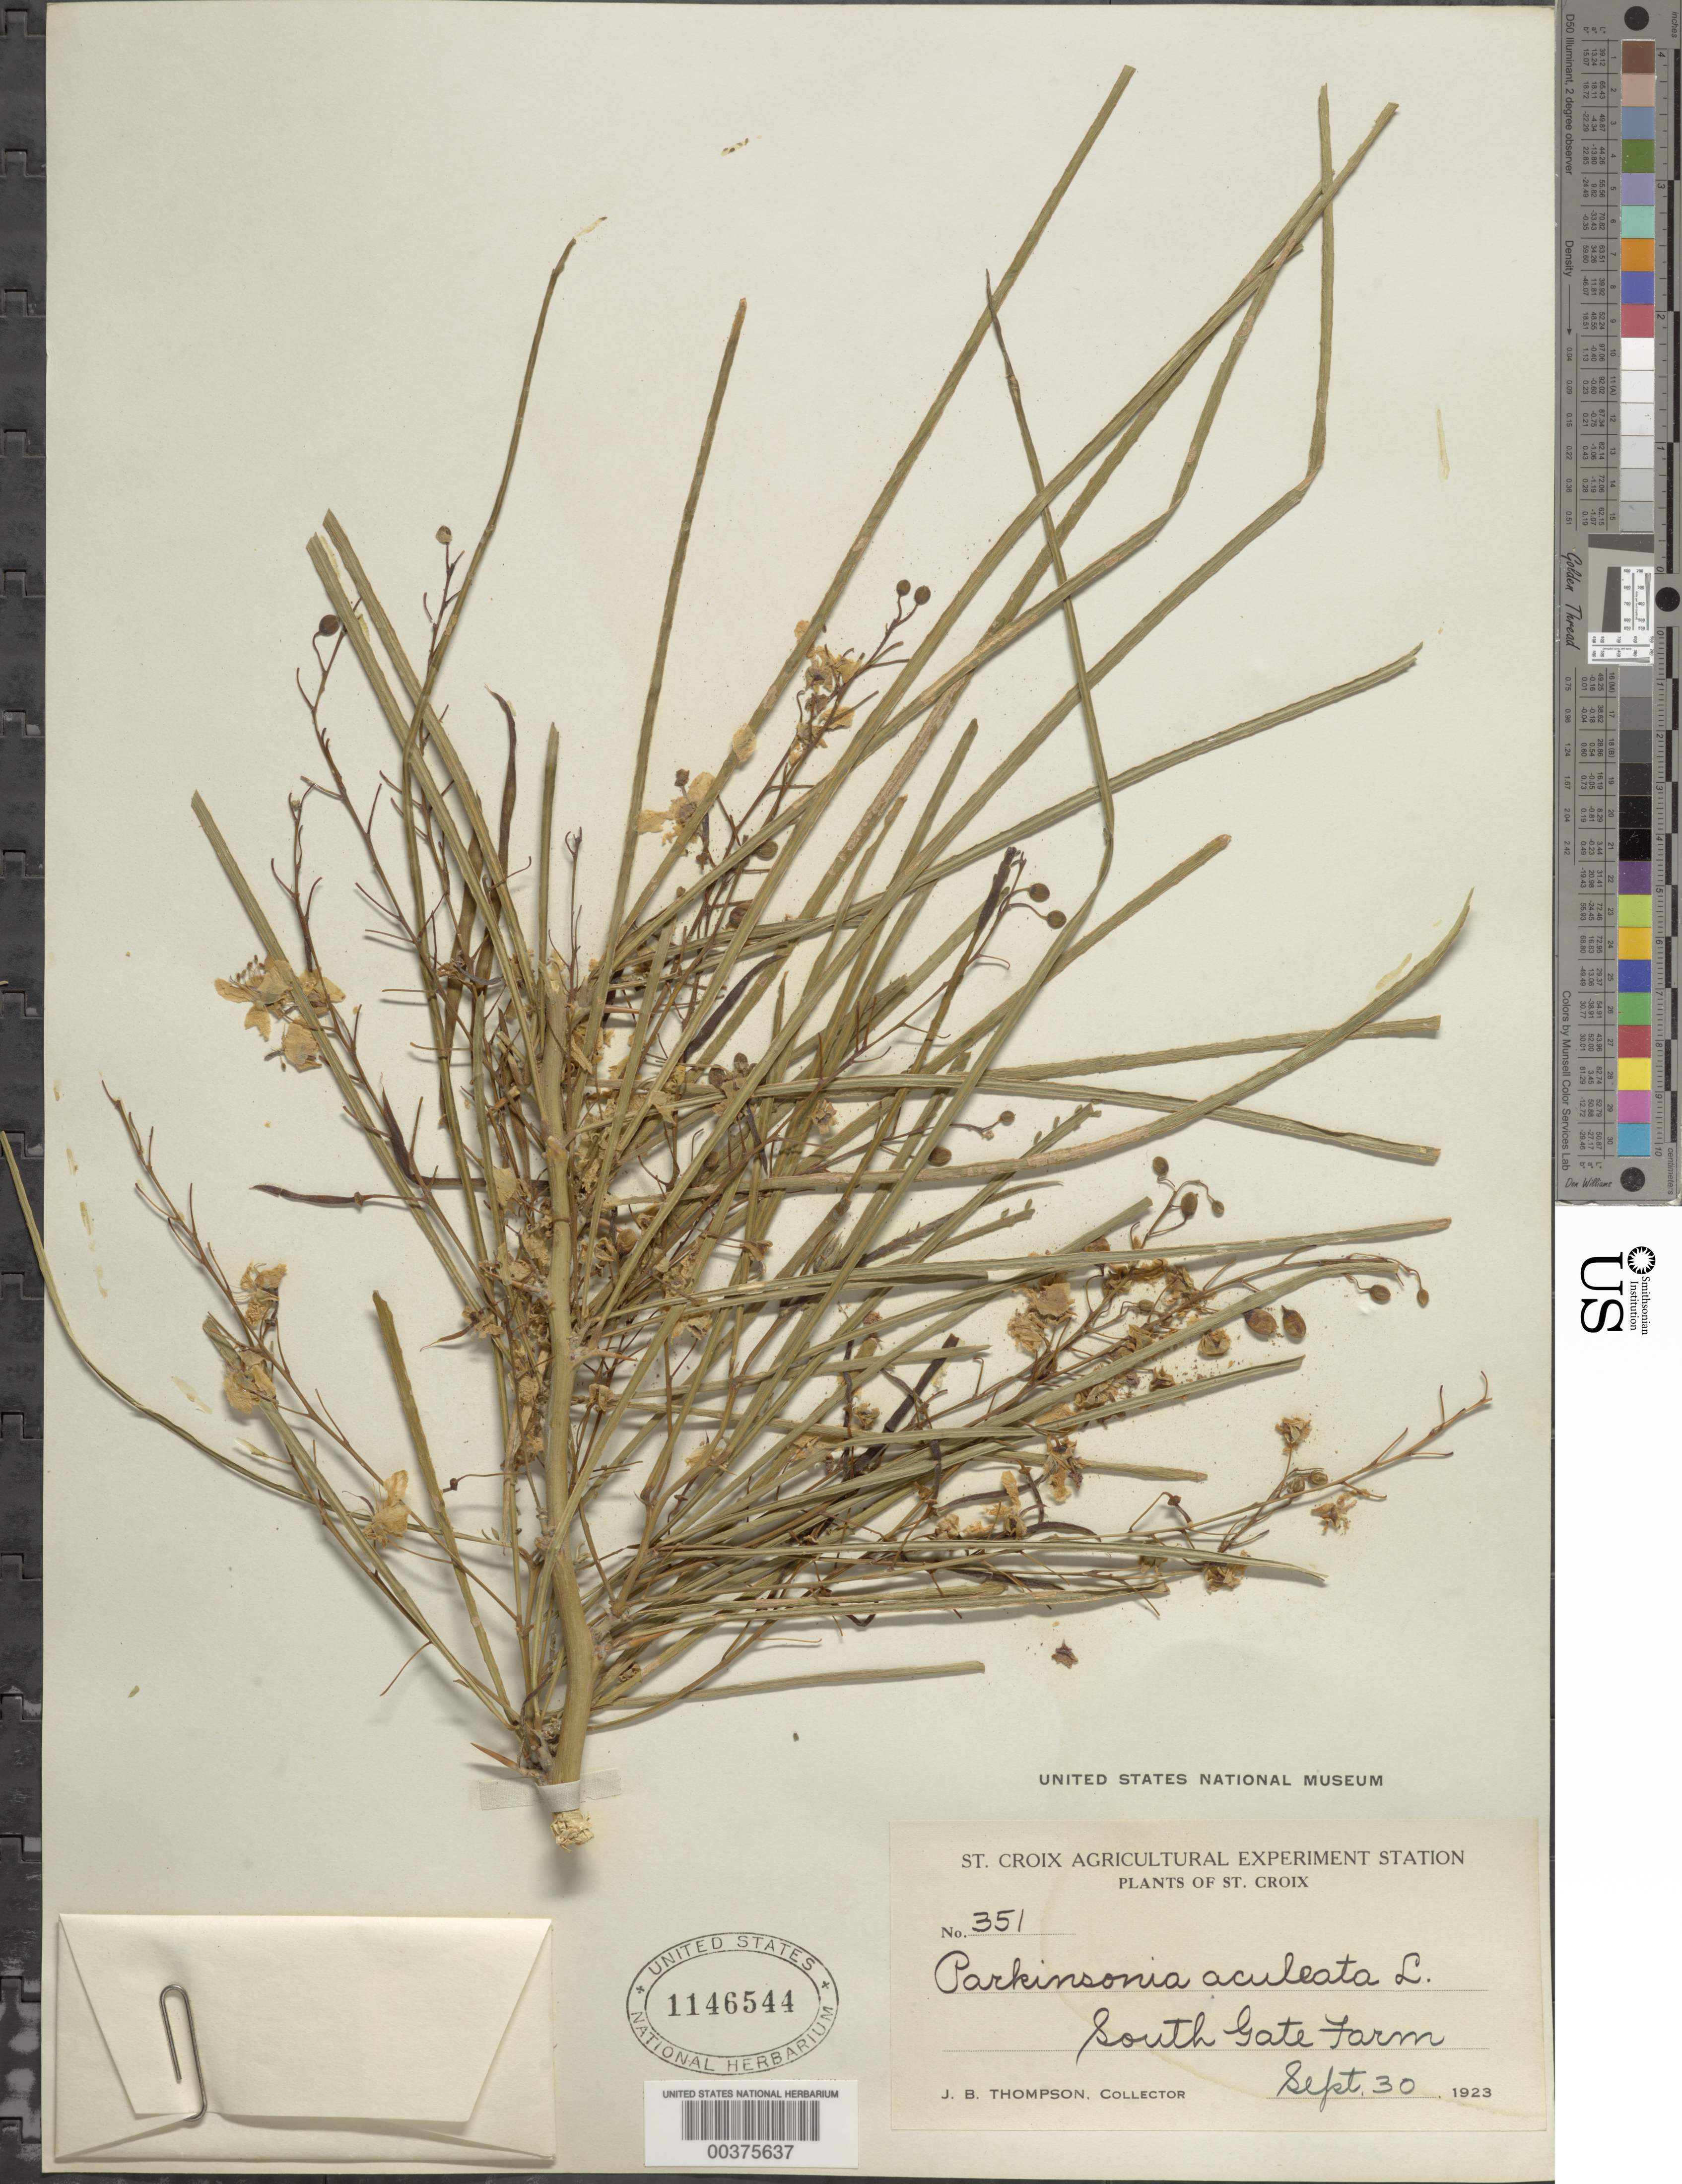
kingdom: Plantae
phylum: Tracheophyta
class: Magnoliopsida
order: Fabales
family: Fabaceae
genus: Parkinsonia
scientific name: Parkinsonia aculeata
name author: L.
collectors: J. B. Thompson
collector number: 351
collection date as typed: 30 Sep 1923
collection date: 1923-09-30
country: U.S. Virgin Islands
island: St. Croix Island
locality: South gate farm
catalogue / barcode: US 1146544